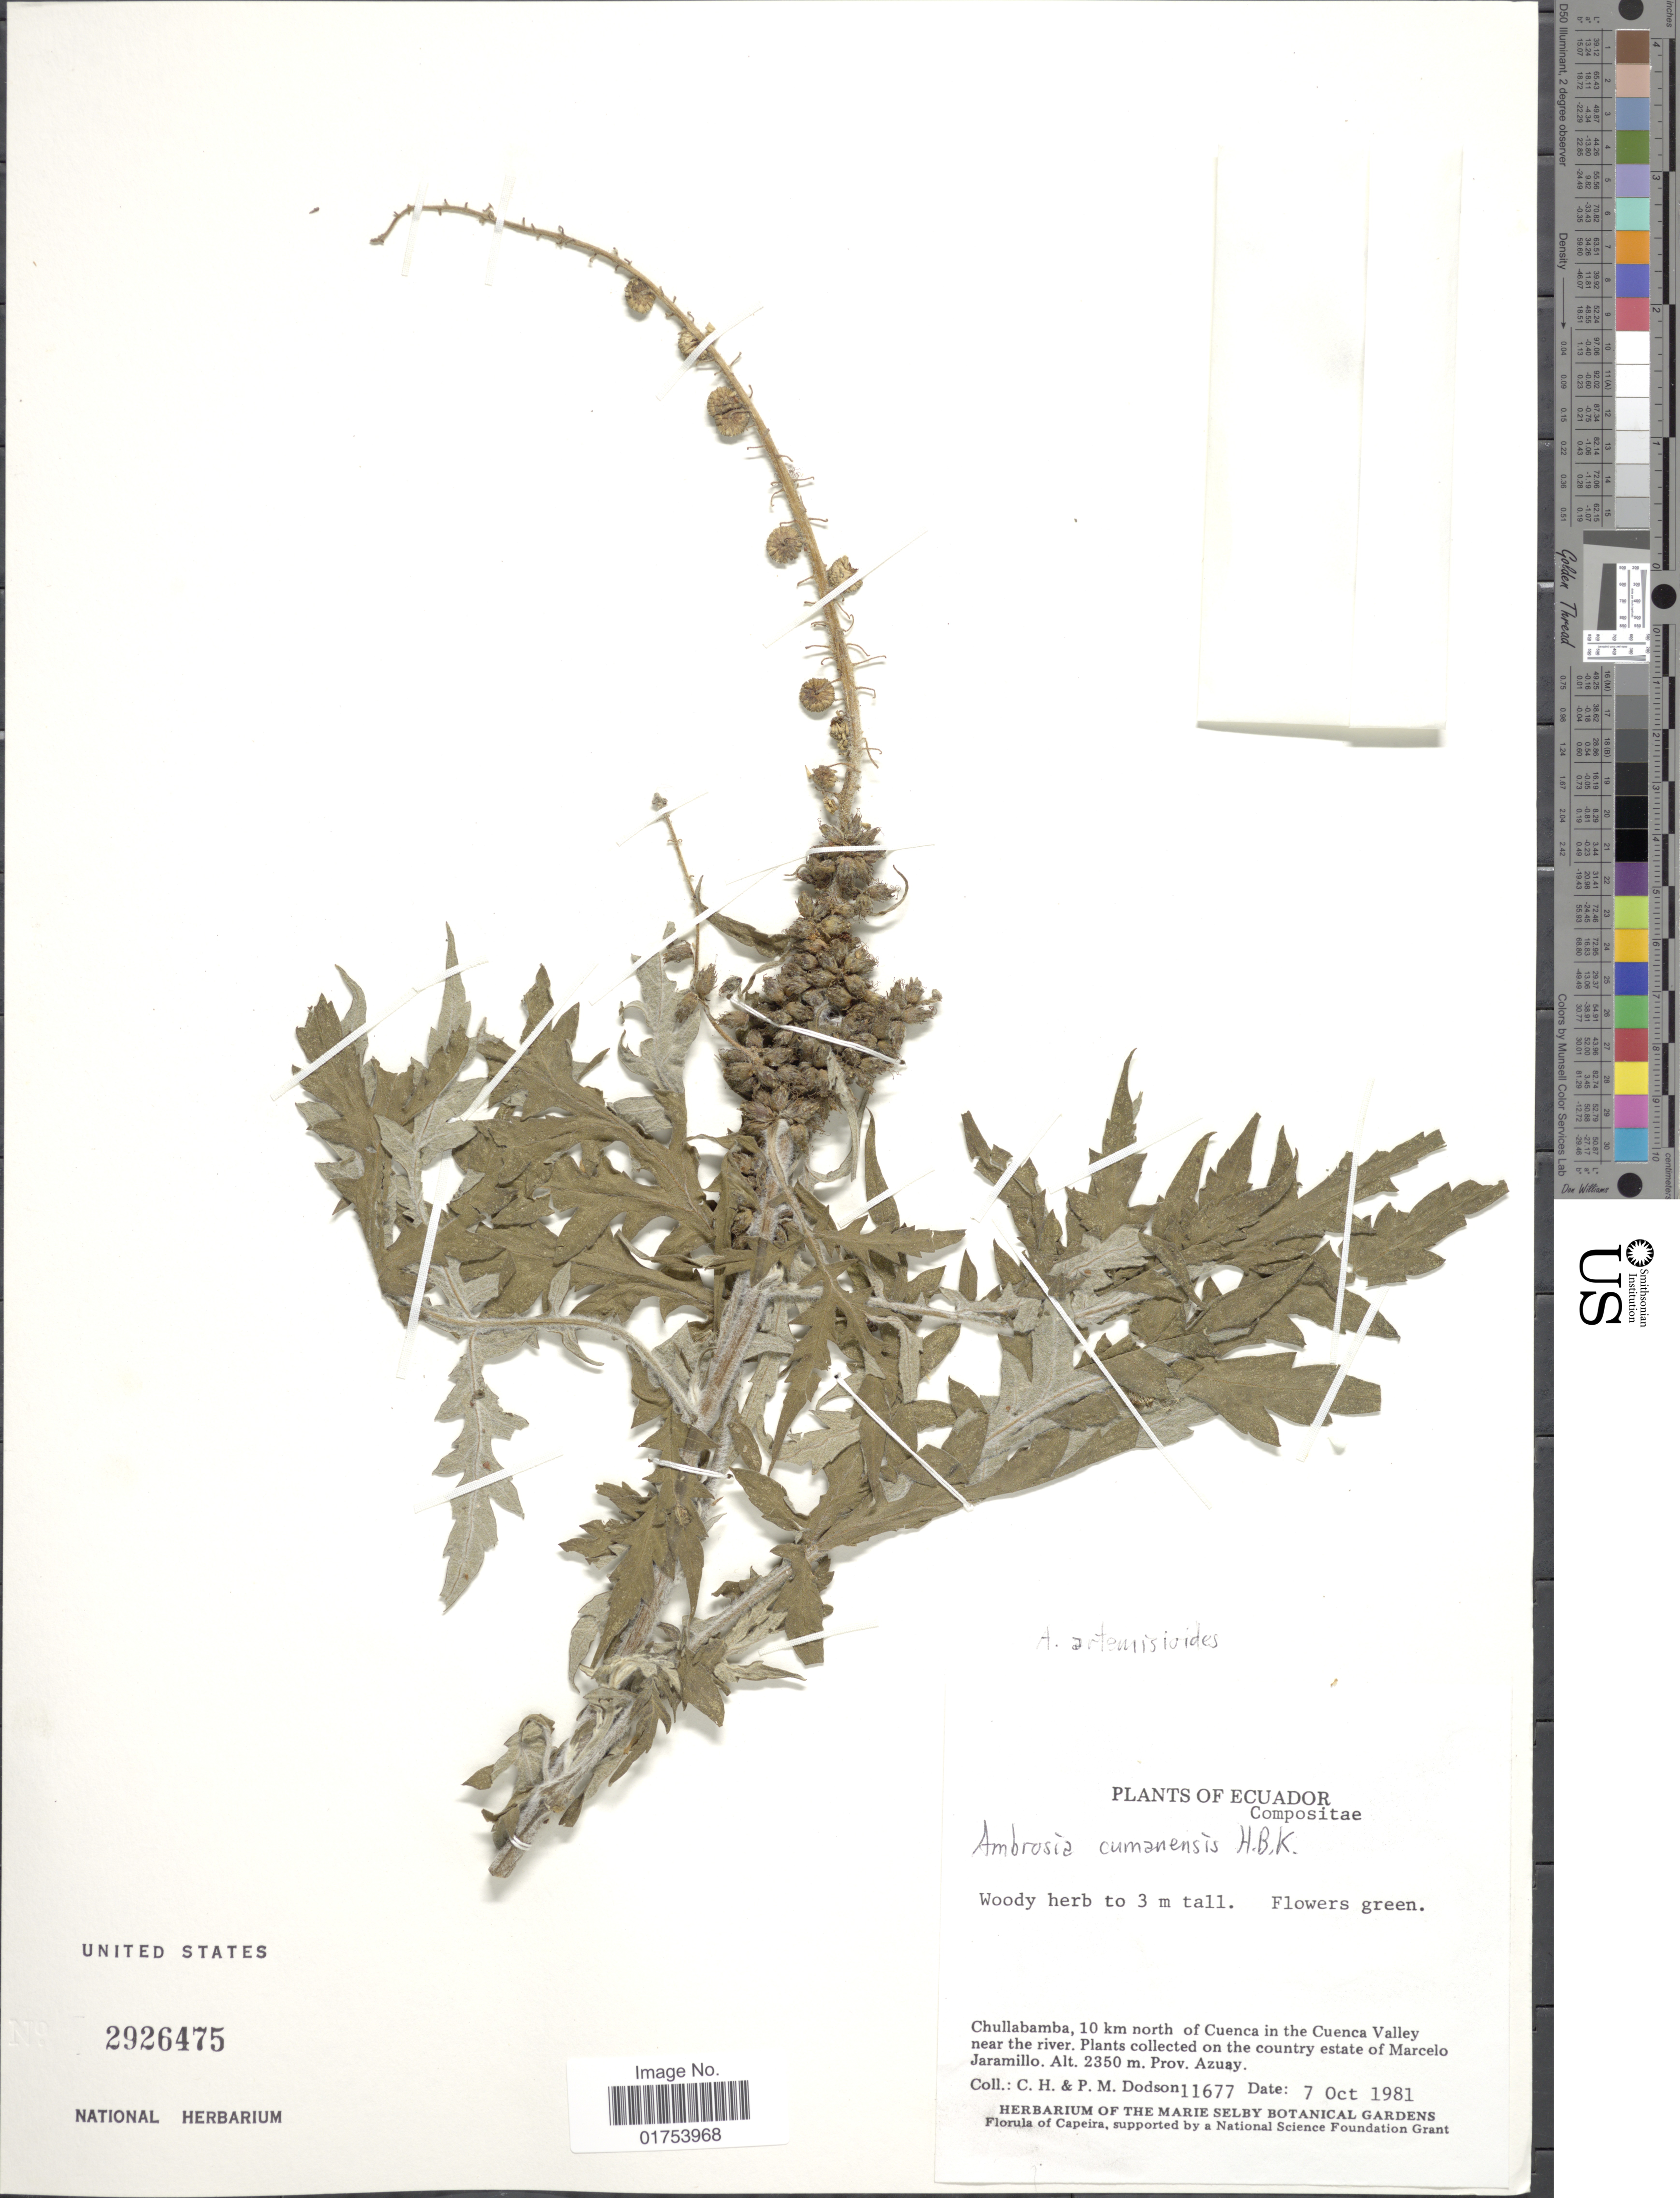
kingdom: Plantae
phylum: Tracheophyta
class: Magnoliopsida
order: Asterales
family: Asteraceae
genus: Ambrosia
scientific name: Ambrosia arborescens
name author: Mill.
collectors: C. H. Dodson & P. M. Dodson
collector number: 11677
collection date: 1981-10-07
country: Ecuador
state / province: Azuay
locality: Chullabamba, 10 km north of Cuenca in the Cuenca Valley near the river. On the country estate of Marcelo Jaramillo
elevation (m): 2350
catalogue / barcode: US 2926475